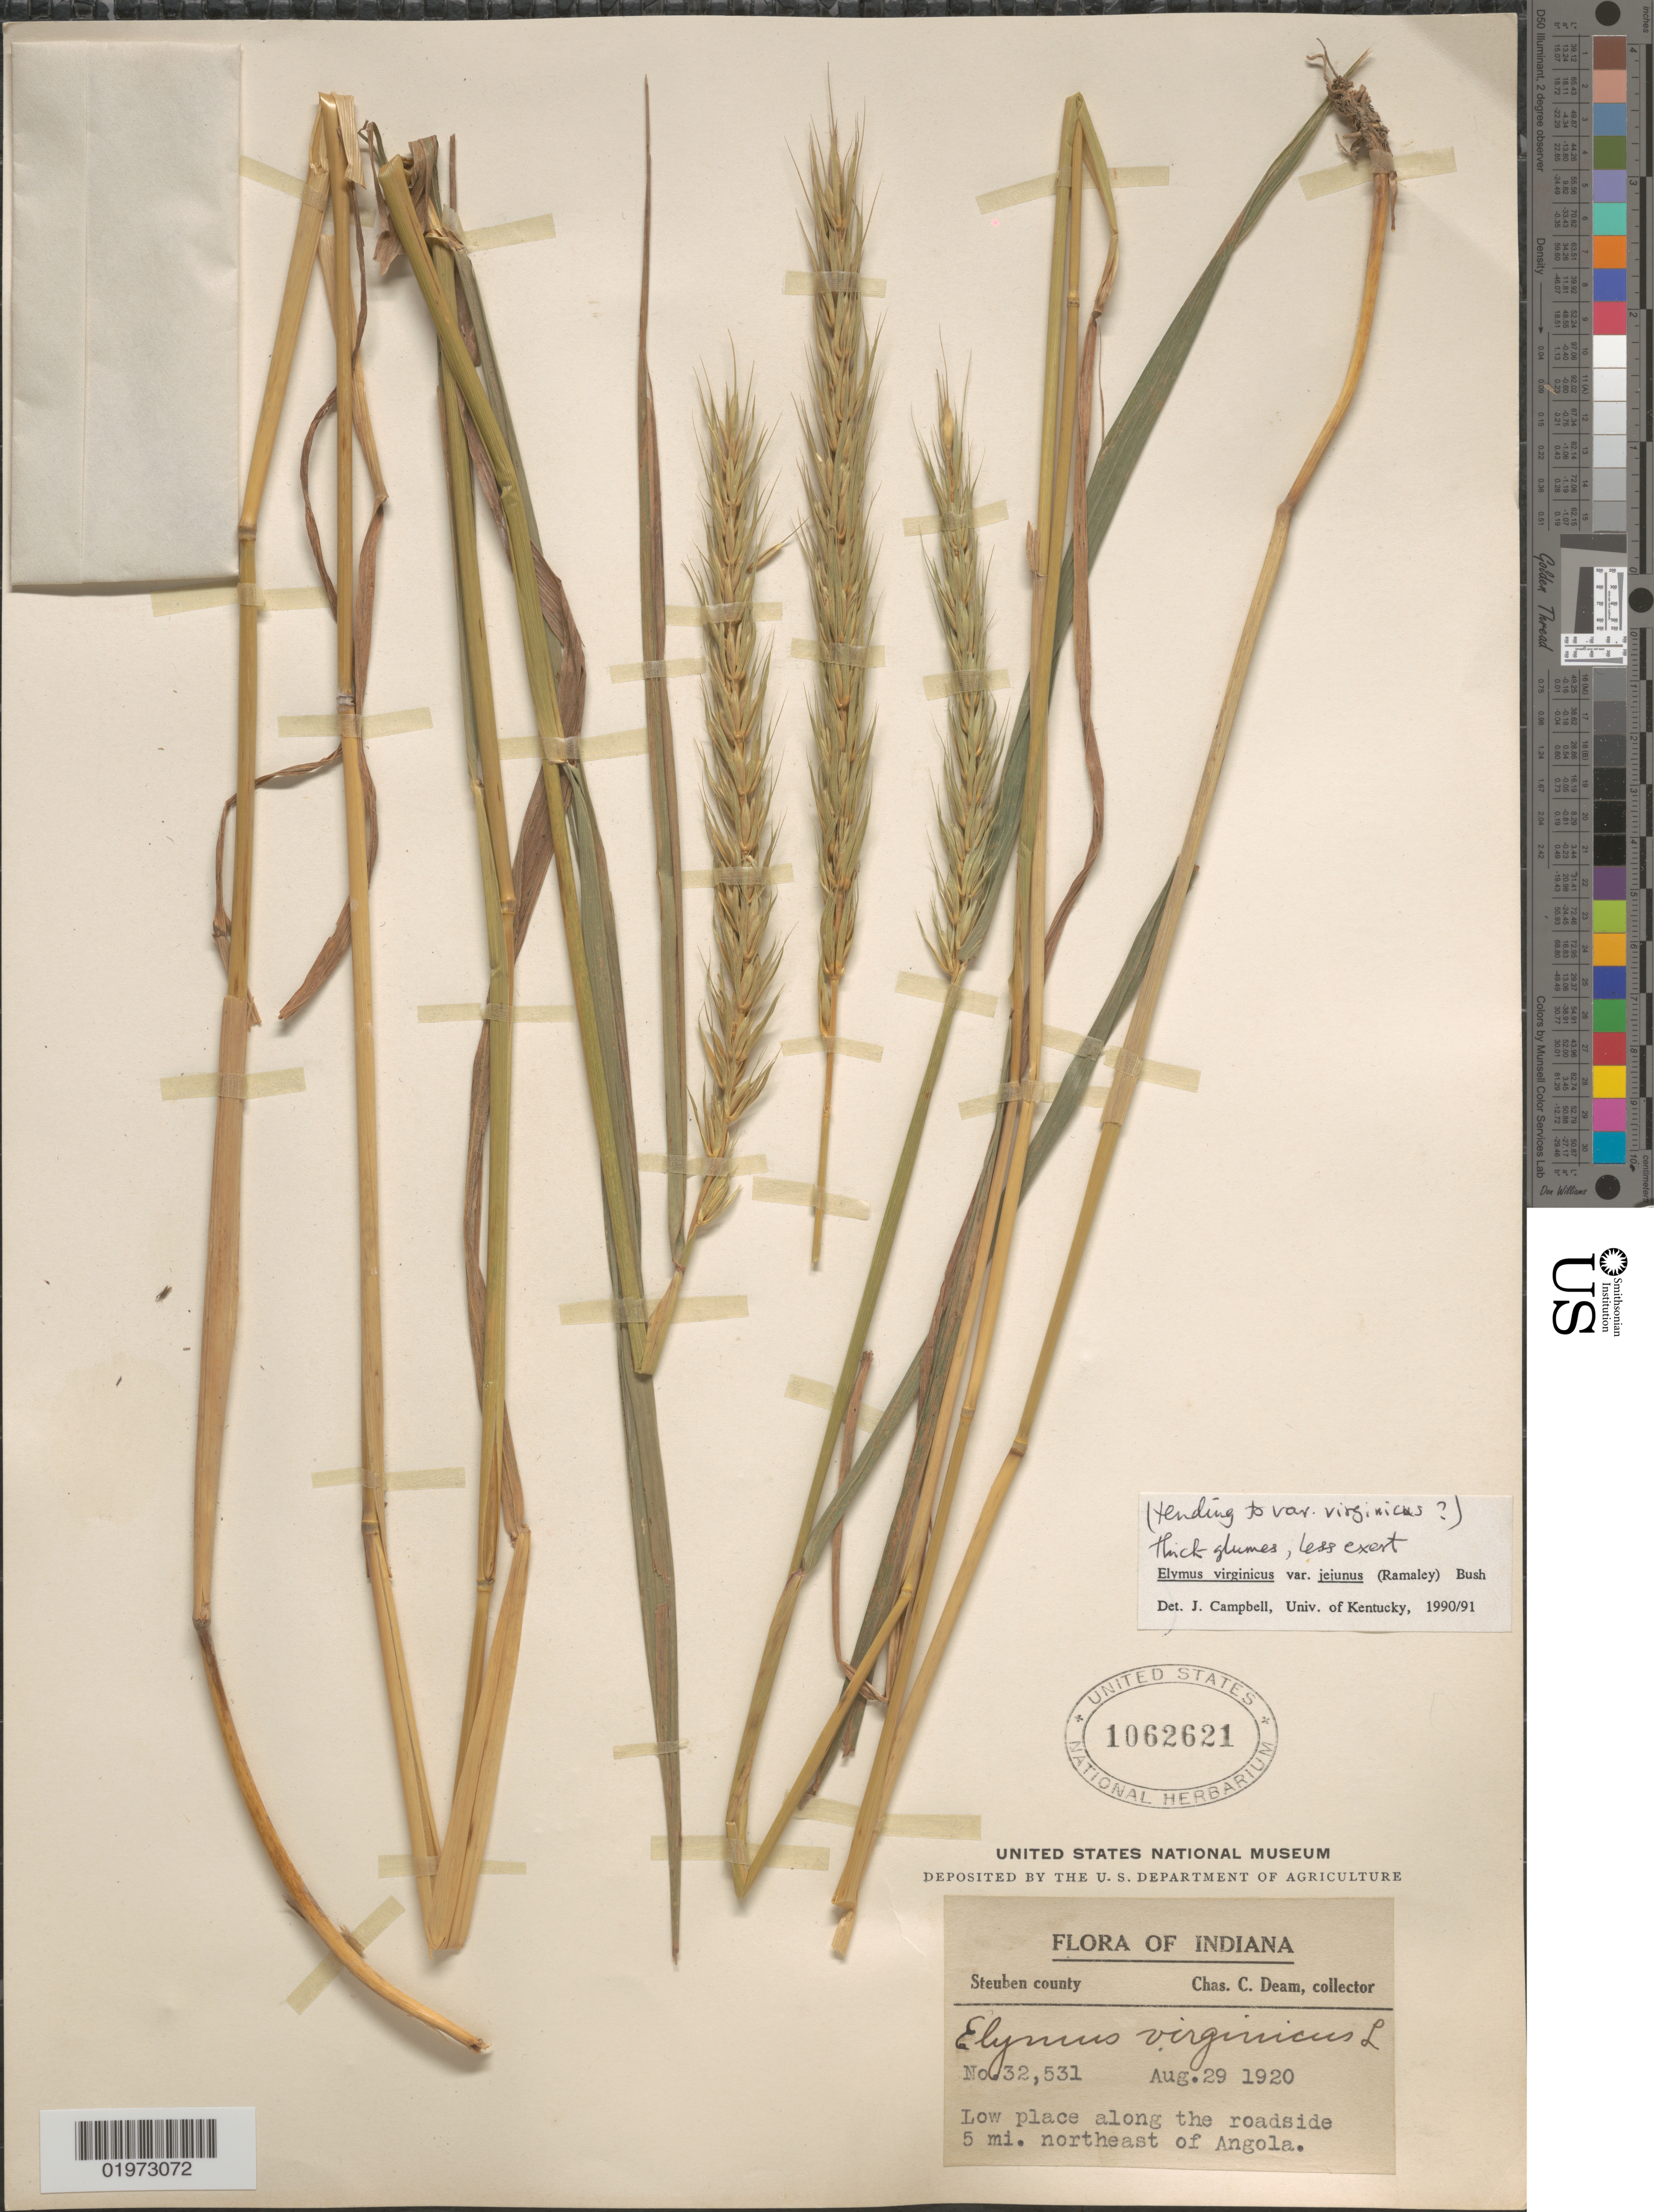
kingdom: Plantae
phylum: Tracheophyta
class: Liliopsida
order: Poales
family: Poaceae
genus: Elymus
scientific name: Elymus virginicus var. virginicus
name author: L.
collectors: C. C. Deam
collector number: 32531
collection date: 1920-08-29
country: United States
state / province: Indiana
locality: Steuben county. Low place along the roadside 5 mi. northeast of Angola.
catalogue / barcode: US 1062621